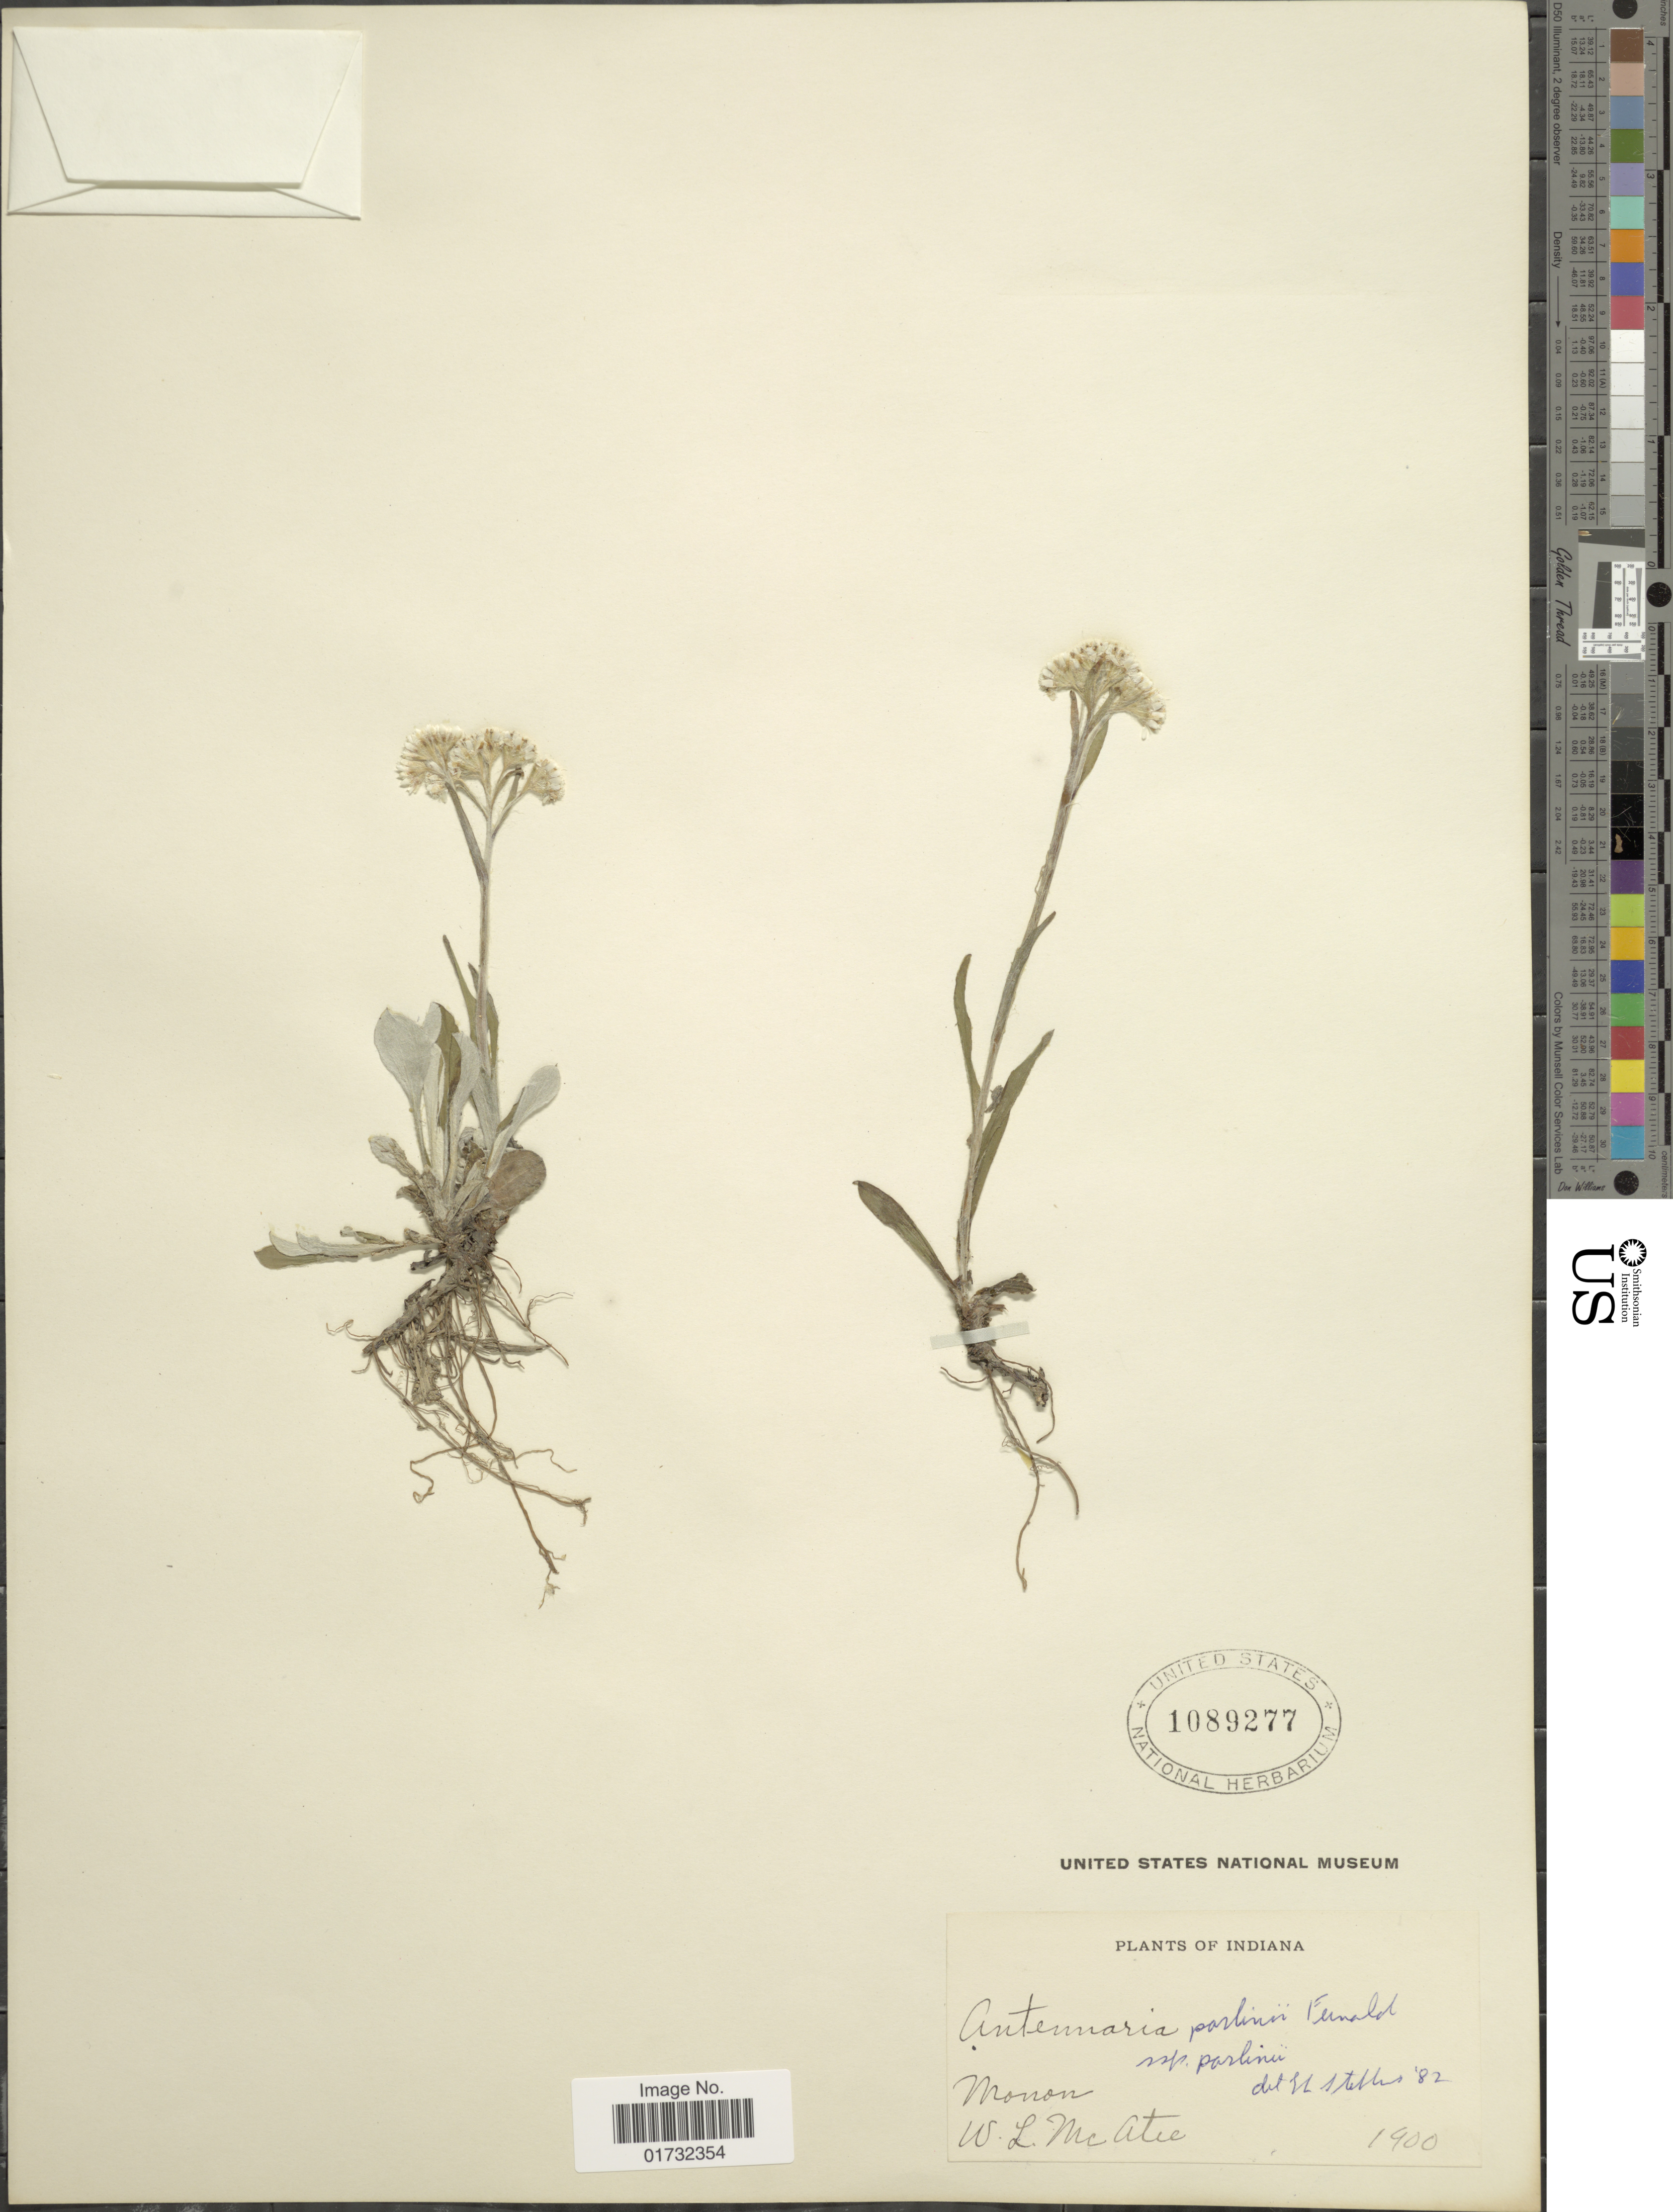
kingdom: Plantae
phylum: Tracheophyta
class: Magnoliopsida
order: Asterales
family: Asteraceae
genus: Antennaria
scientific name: Antennaria parlinii subsp. parlinii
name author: Fernald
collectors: W. McAtee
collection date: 1900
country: United States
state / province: Indiana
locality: Monon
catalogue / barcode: US 1089277